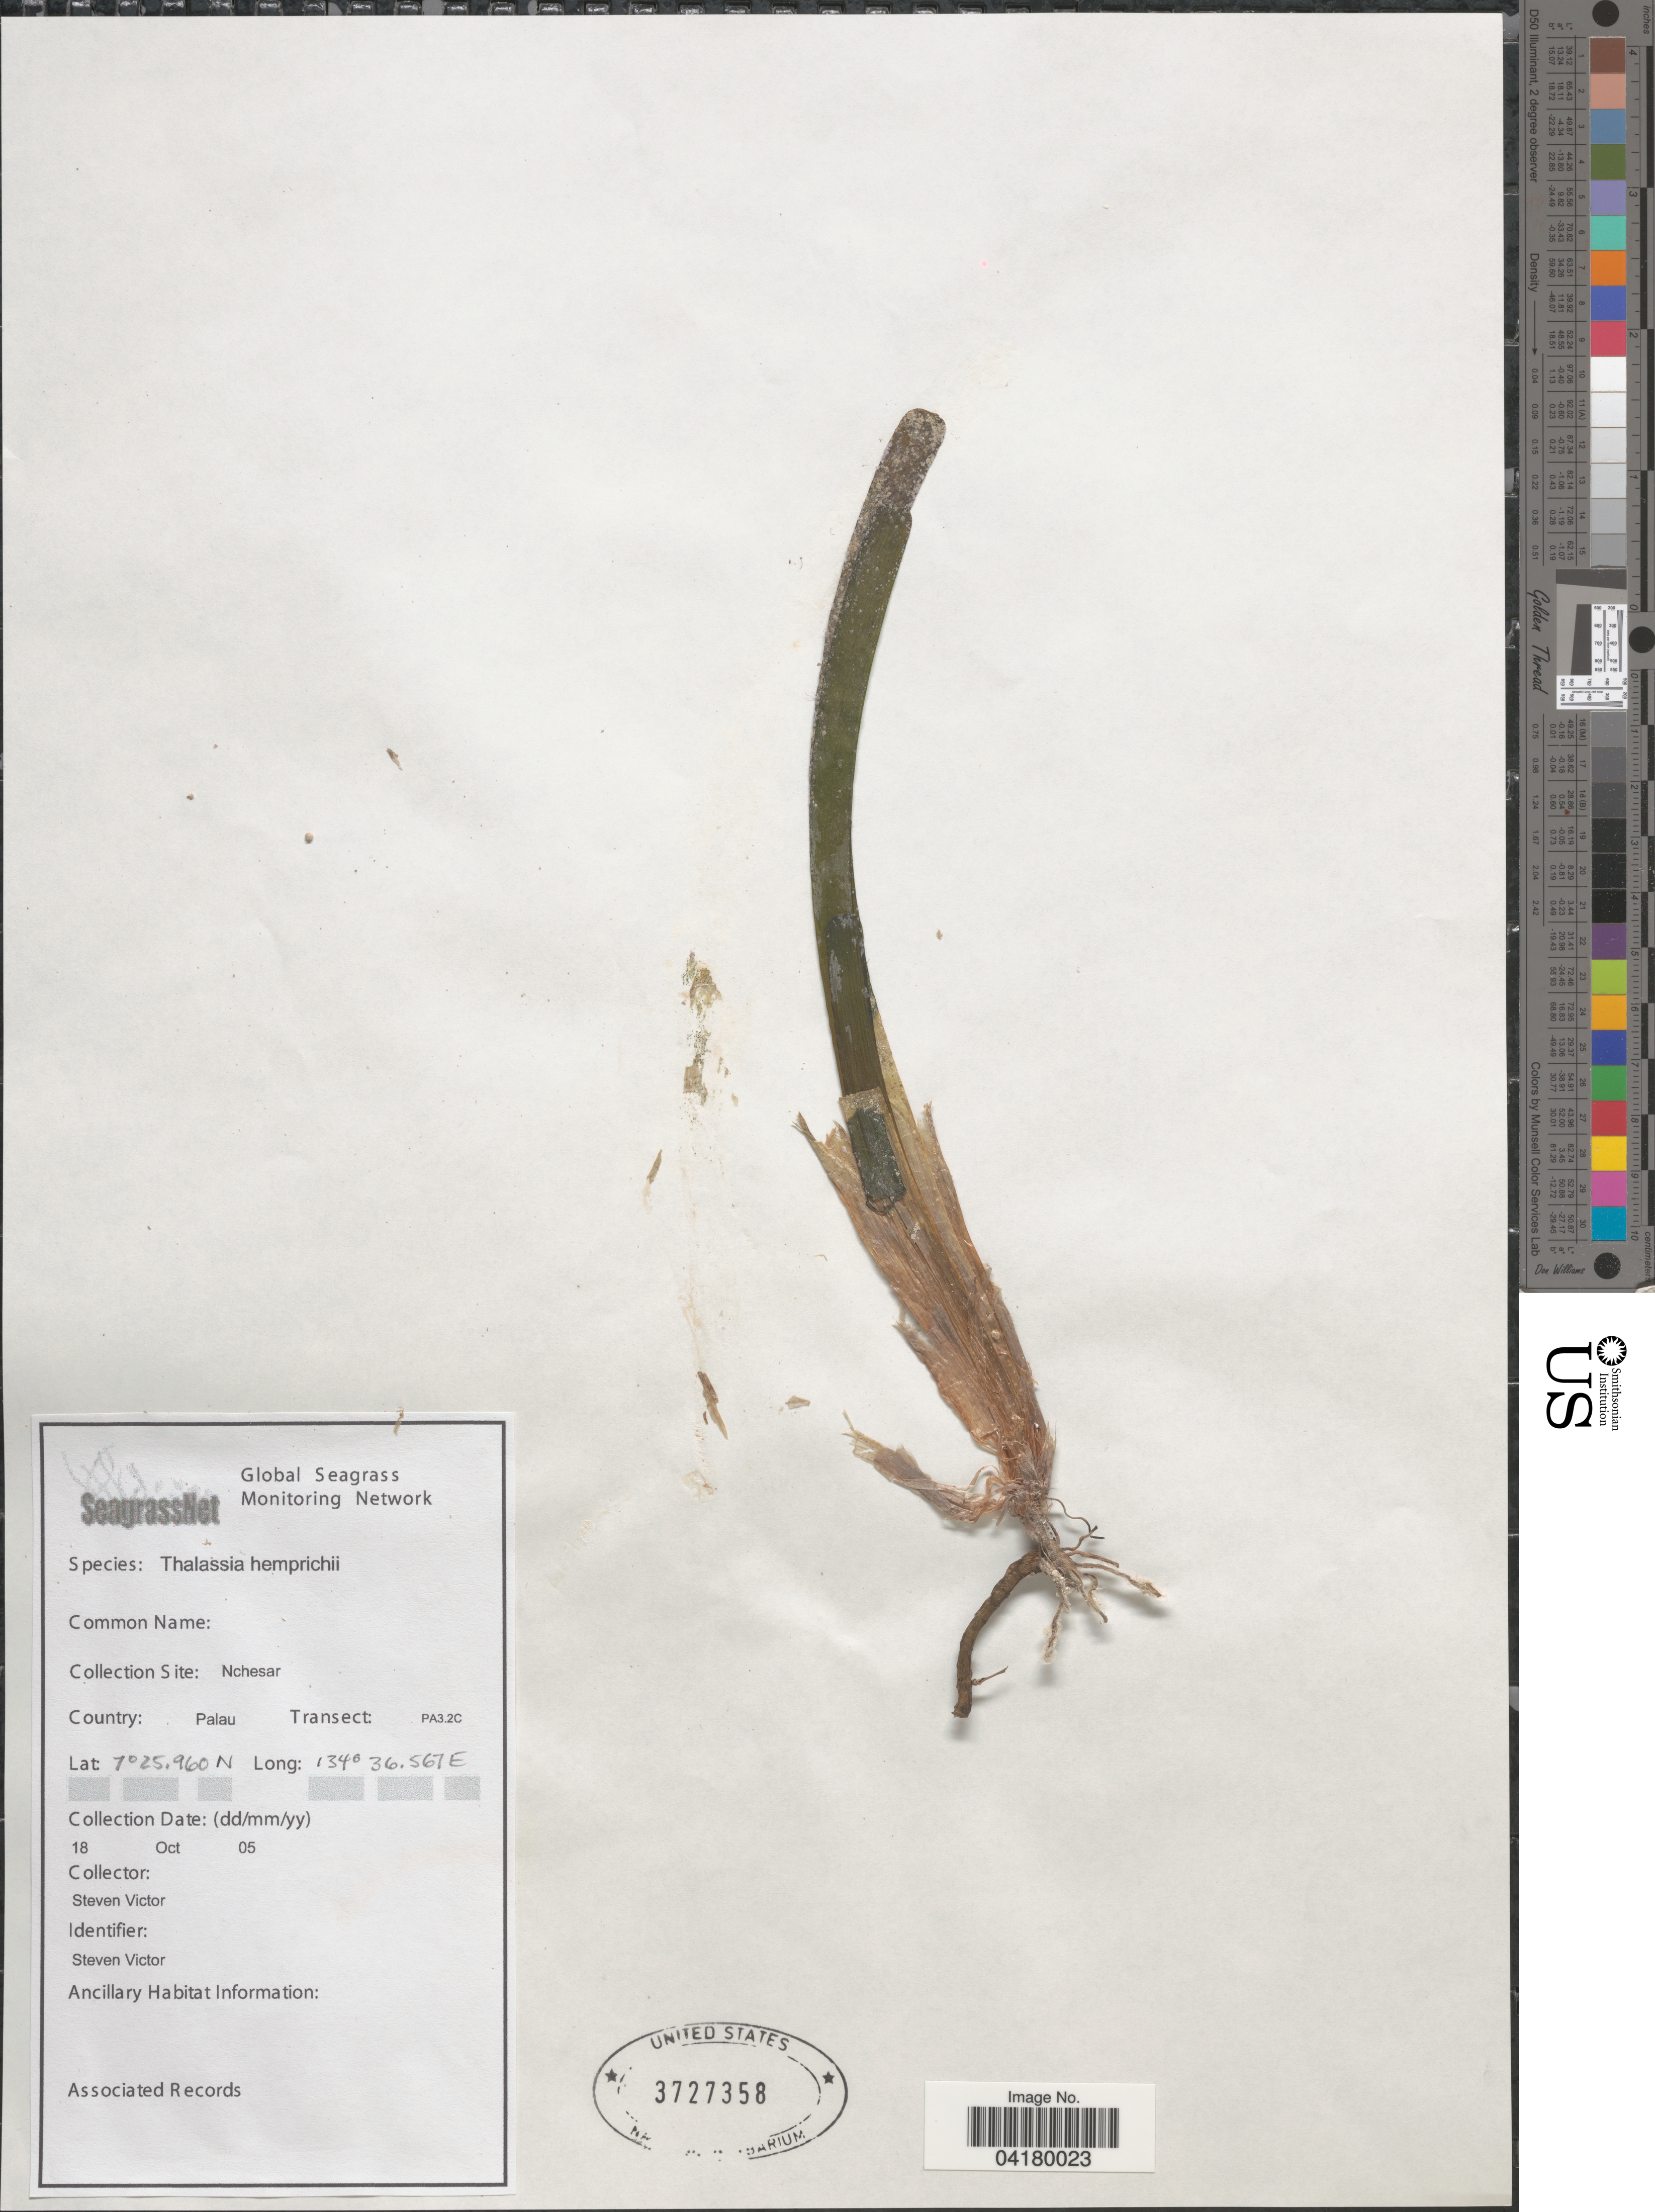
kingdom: Plantae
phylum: Tracheophyta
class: Liliopsida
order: Alismatales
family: Hydrocharitaceae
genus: Thalassia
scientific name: Thalassia hemprichii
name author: Asch.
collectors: S. Victor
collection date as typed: Transcribed d/m/y: 18/10/5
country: Palau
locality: Collection Site: Nchesar. Country: Palau. Transect: PA3.2C.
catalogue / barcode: US 3727358